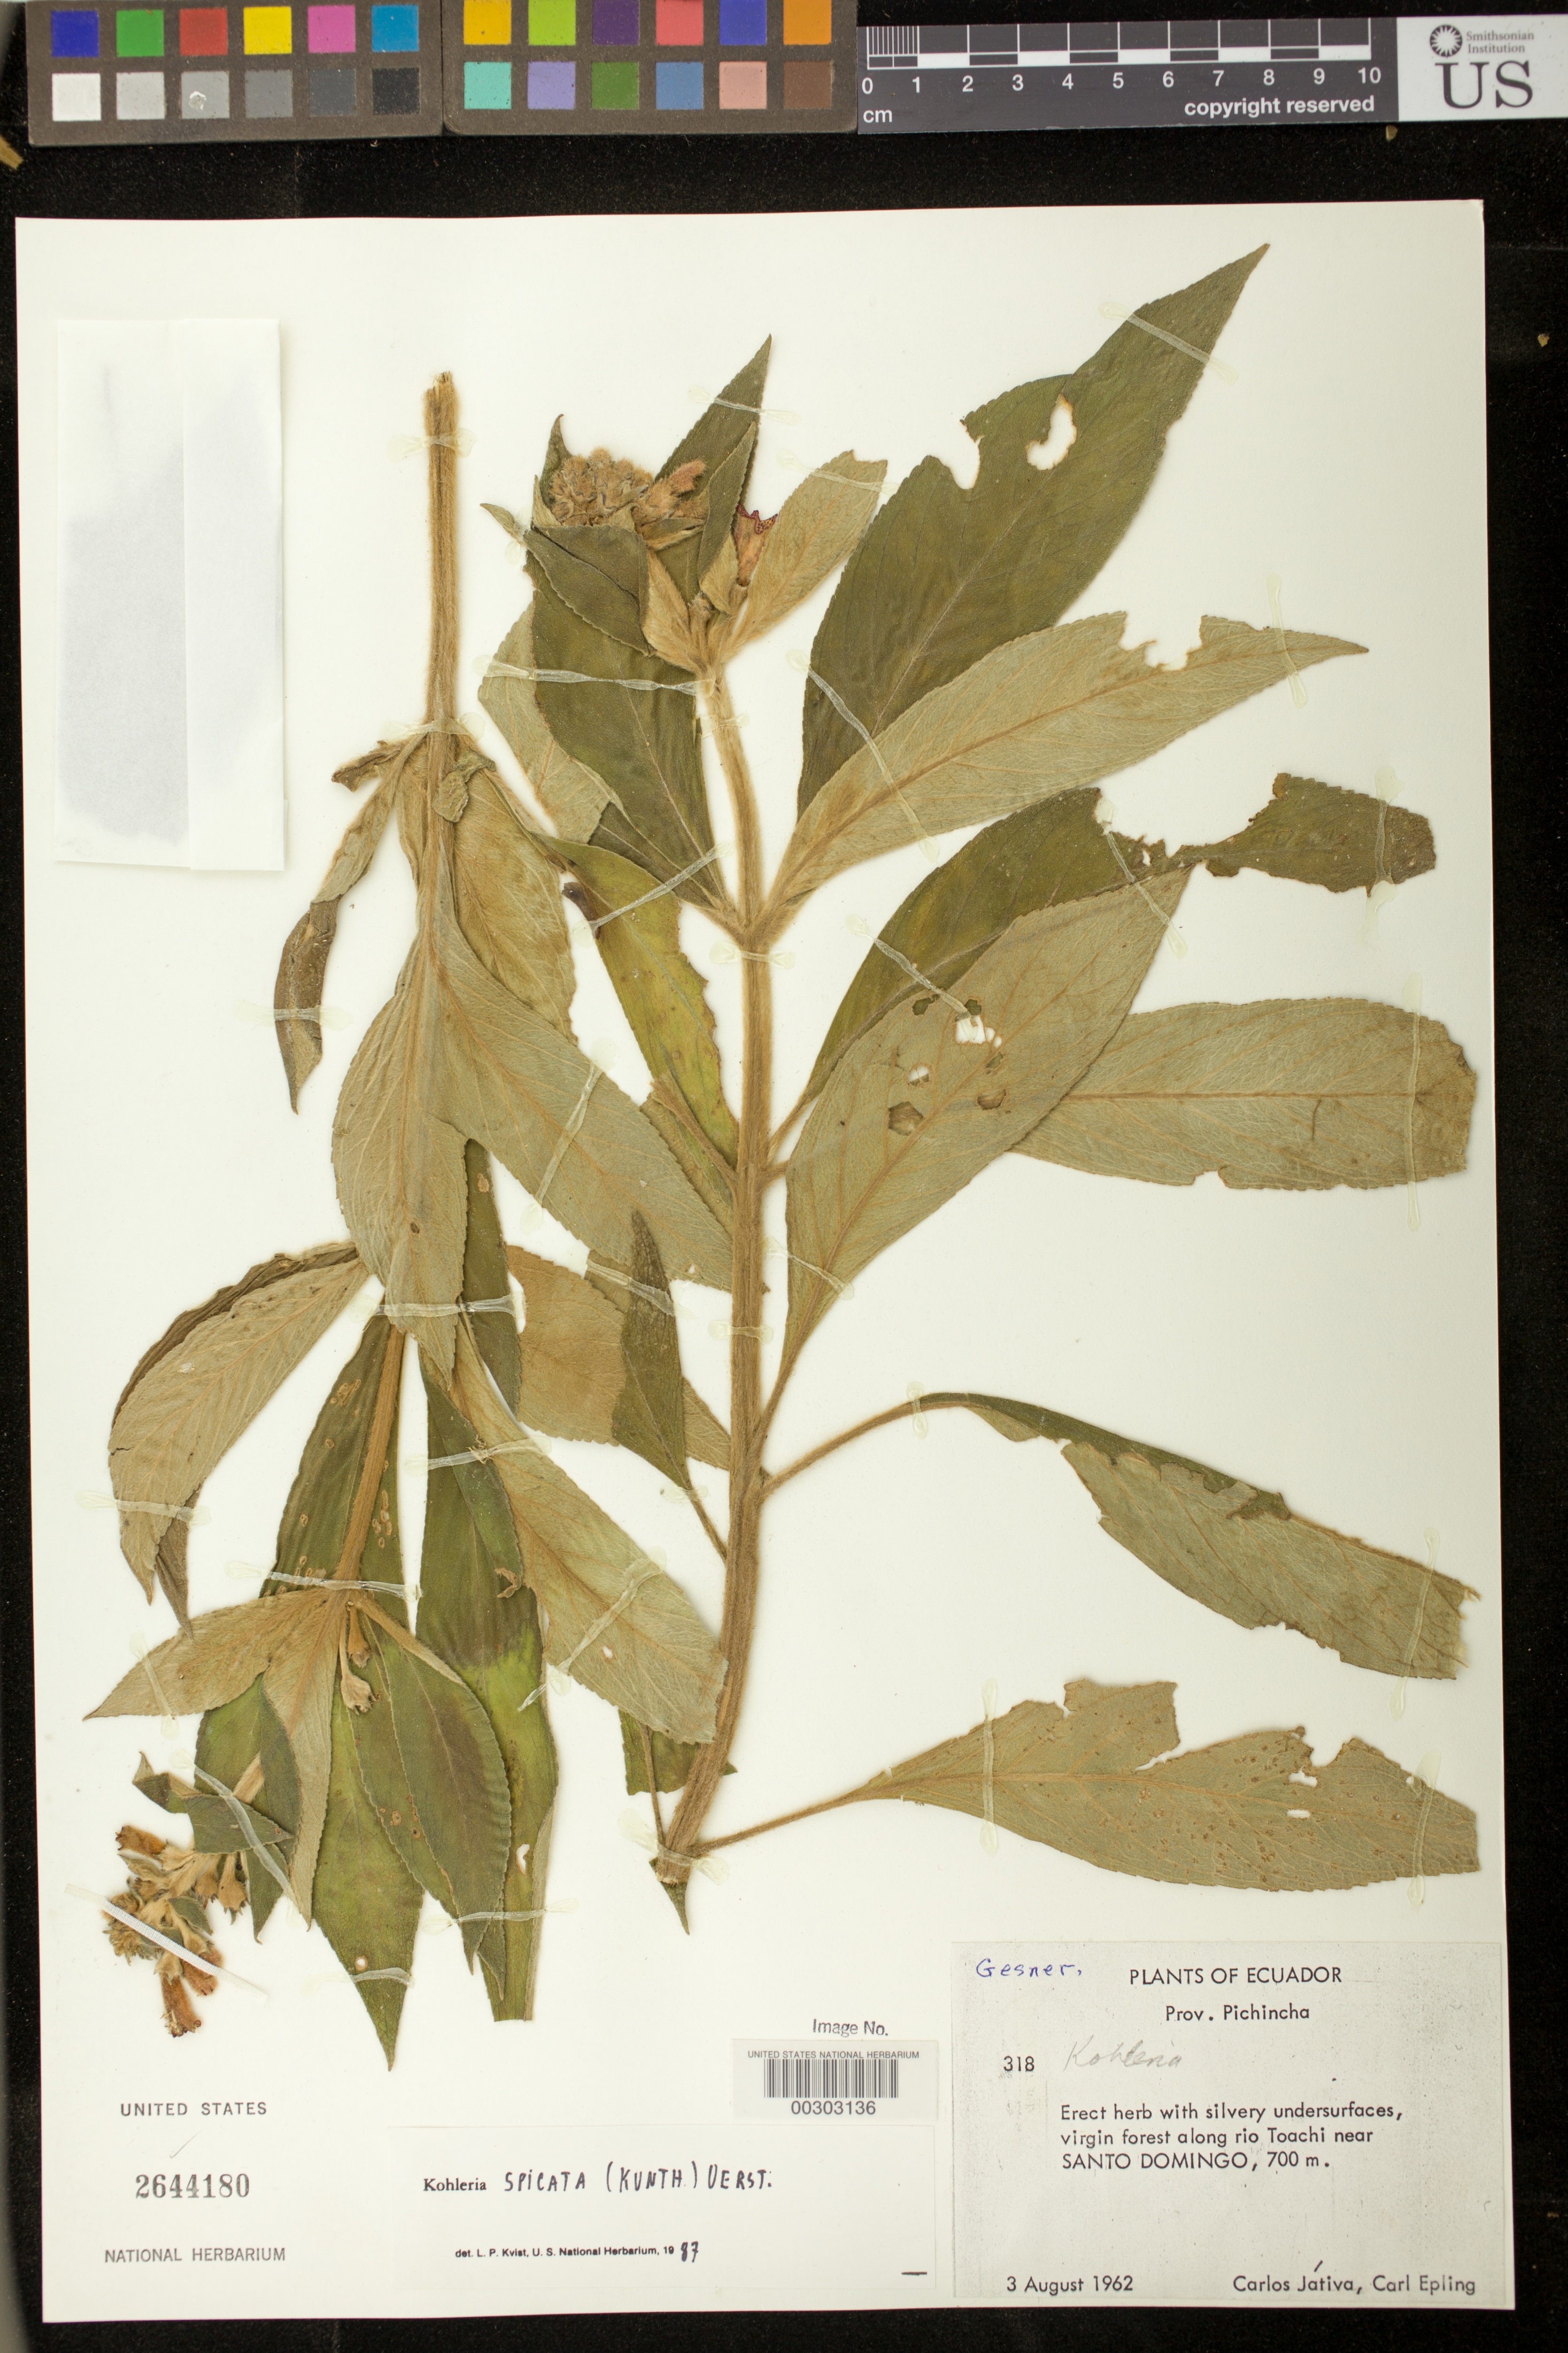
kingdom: Plantae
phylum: Tracheophyta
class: Magnoliopsida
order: Lamiales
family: Gesneriaceae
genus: Kohleria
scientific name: Kohleria spicata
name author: (Kunth) Oerst.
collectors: C. D. Játiva & C. C. Epling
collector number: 318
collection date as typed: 03 Aug 1962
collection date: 1962-08-03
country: Ecuador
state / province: Pichincha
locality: Along Rio Toachi near Santo Domingo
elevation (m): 700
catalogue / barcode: US 2644180